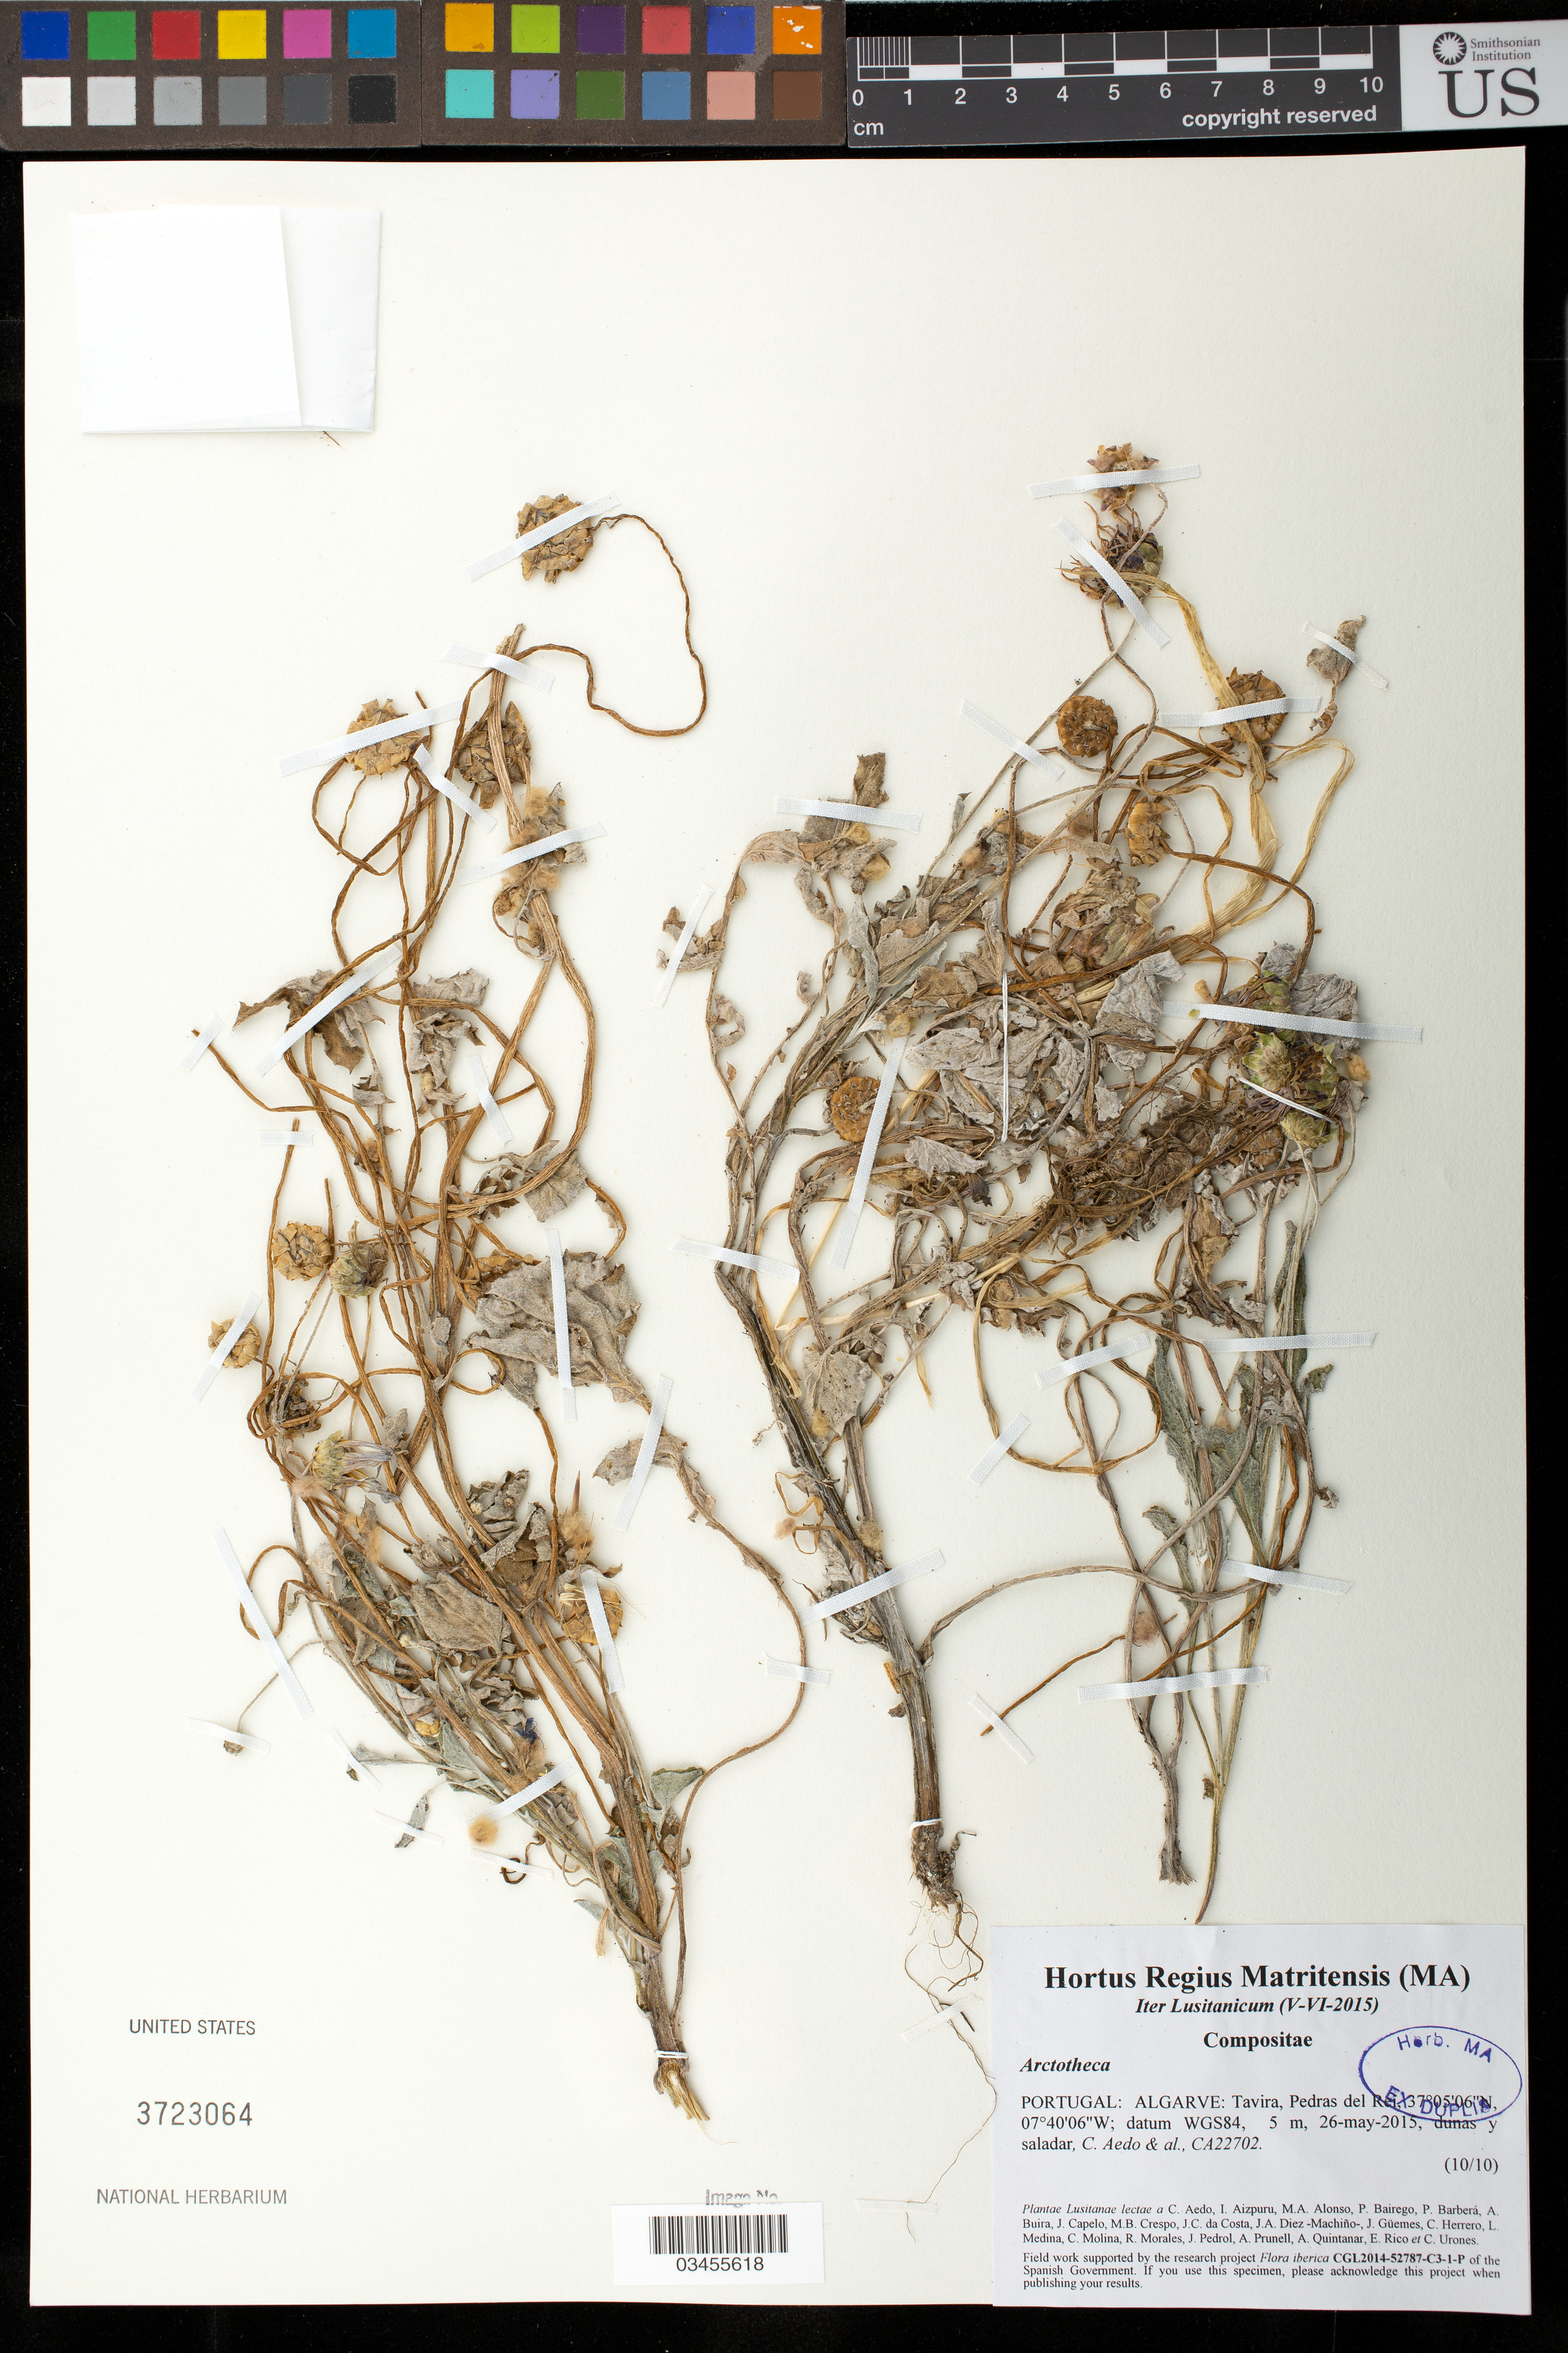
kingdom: Plantae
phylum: Tracheophyta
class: Magnoliopsida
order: Asterales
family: Asteraceae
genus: Arctotheca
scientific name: Arctotheca sp.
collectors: C. Aedo & et al.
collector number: CA22702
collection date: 2015-05-26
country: Portugal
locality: Algarve: Tavira, Pedras del Rei.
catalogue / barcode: US 3723064